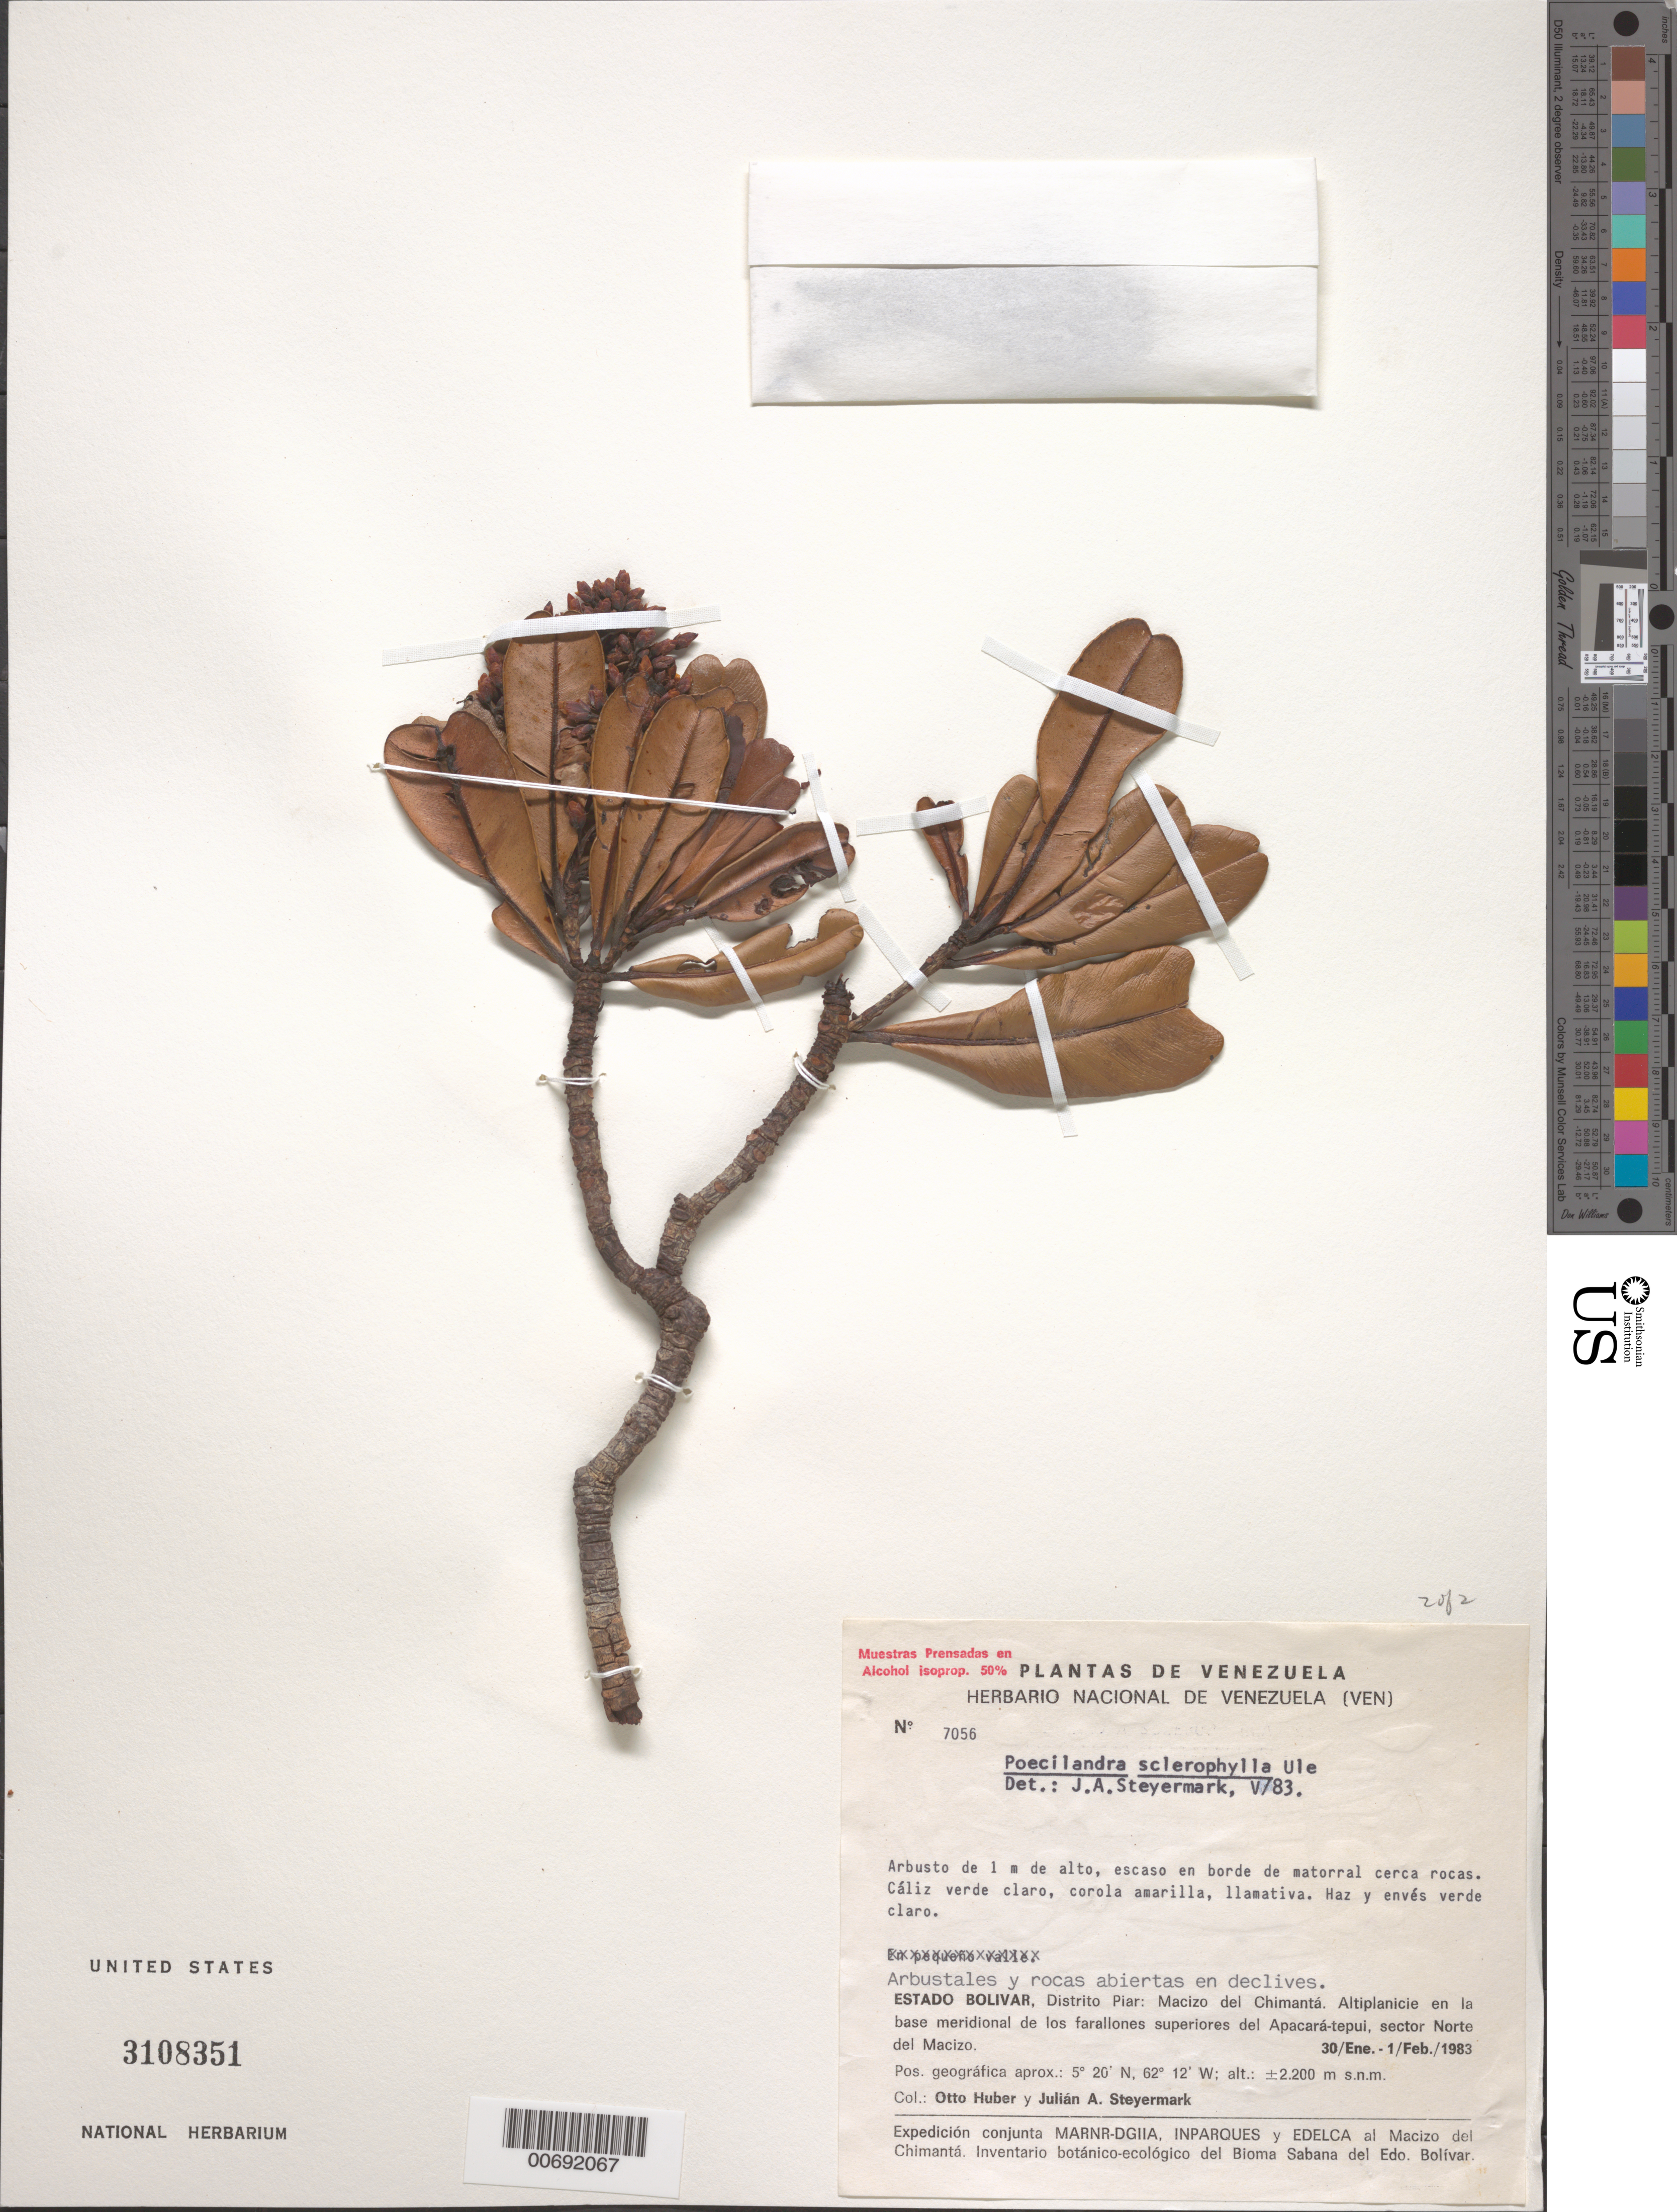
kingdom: Plantae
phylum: Tracheophyta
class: Magnoliopsida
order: Malpighiales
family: Ochnaceae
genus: Poecilandra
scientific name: Poecilandra sclerophylla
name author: Ule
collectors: O. Huber & J. Steyermark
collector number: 7056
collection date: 1983-01-30/1983-02-01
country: Venezuela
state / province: Bolivar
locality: Distrito Piar: Macizo del Chimantá. Altiplanicie en la base meridional de los farallones superiores del Apacará-tepui, sector Norte del Macizo.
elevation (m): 2200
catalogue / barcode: US 3108351